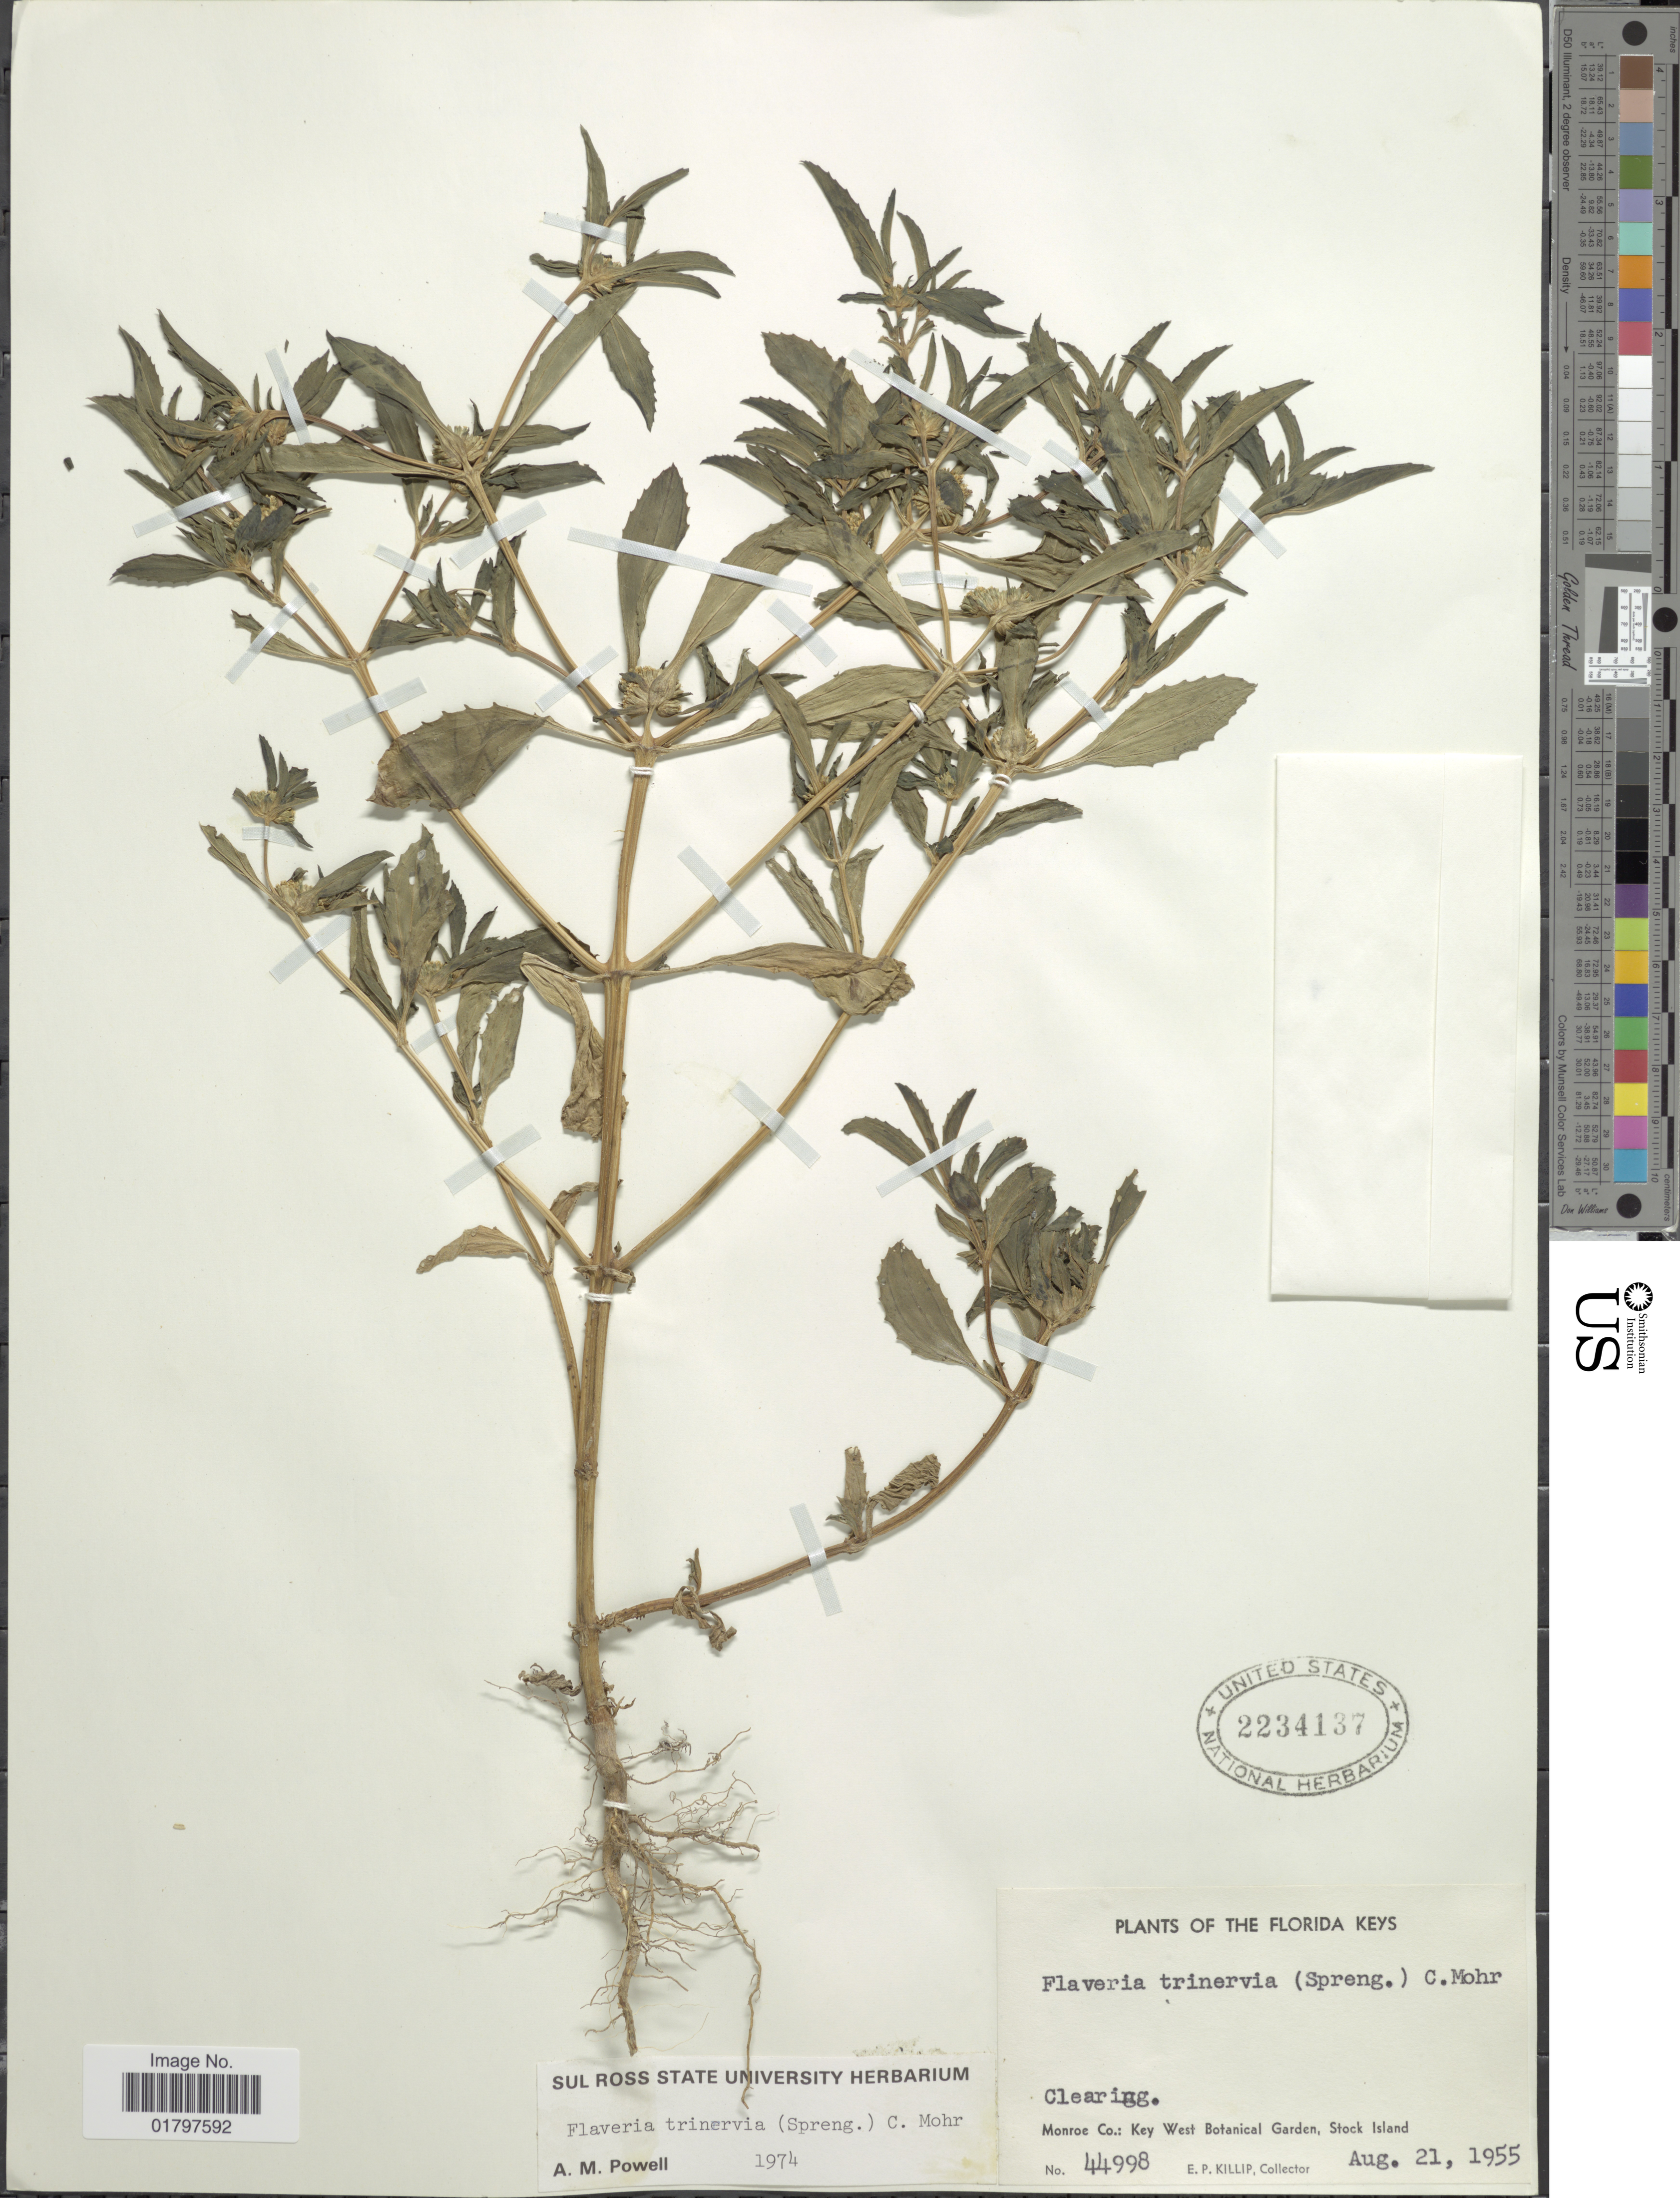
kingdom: Plantae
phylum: Tracheophyta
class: Magnoliopsida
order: Asterales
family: Asteraceae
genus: Flaveria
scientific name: Flaveria trinervia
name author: (Spreng.) C. Mohr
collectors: E. P. Killip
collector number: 44998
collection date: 1955-08-21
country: United States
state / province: Florida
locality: Florida Keys. Clearing. Monroe Co.: Key West Botanical Garden, Stock Island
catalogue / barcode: US 2234137